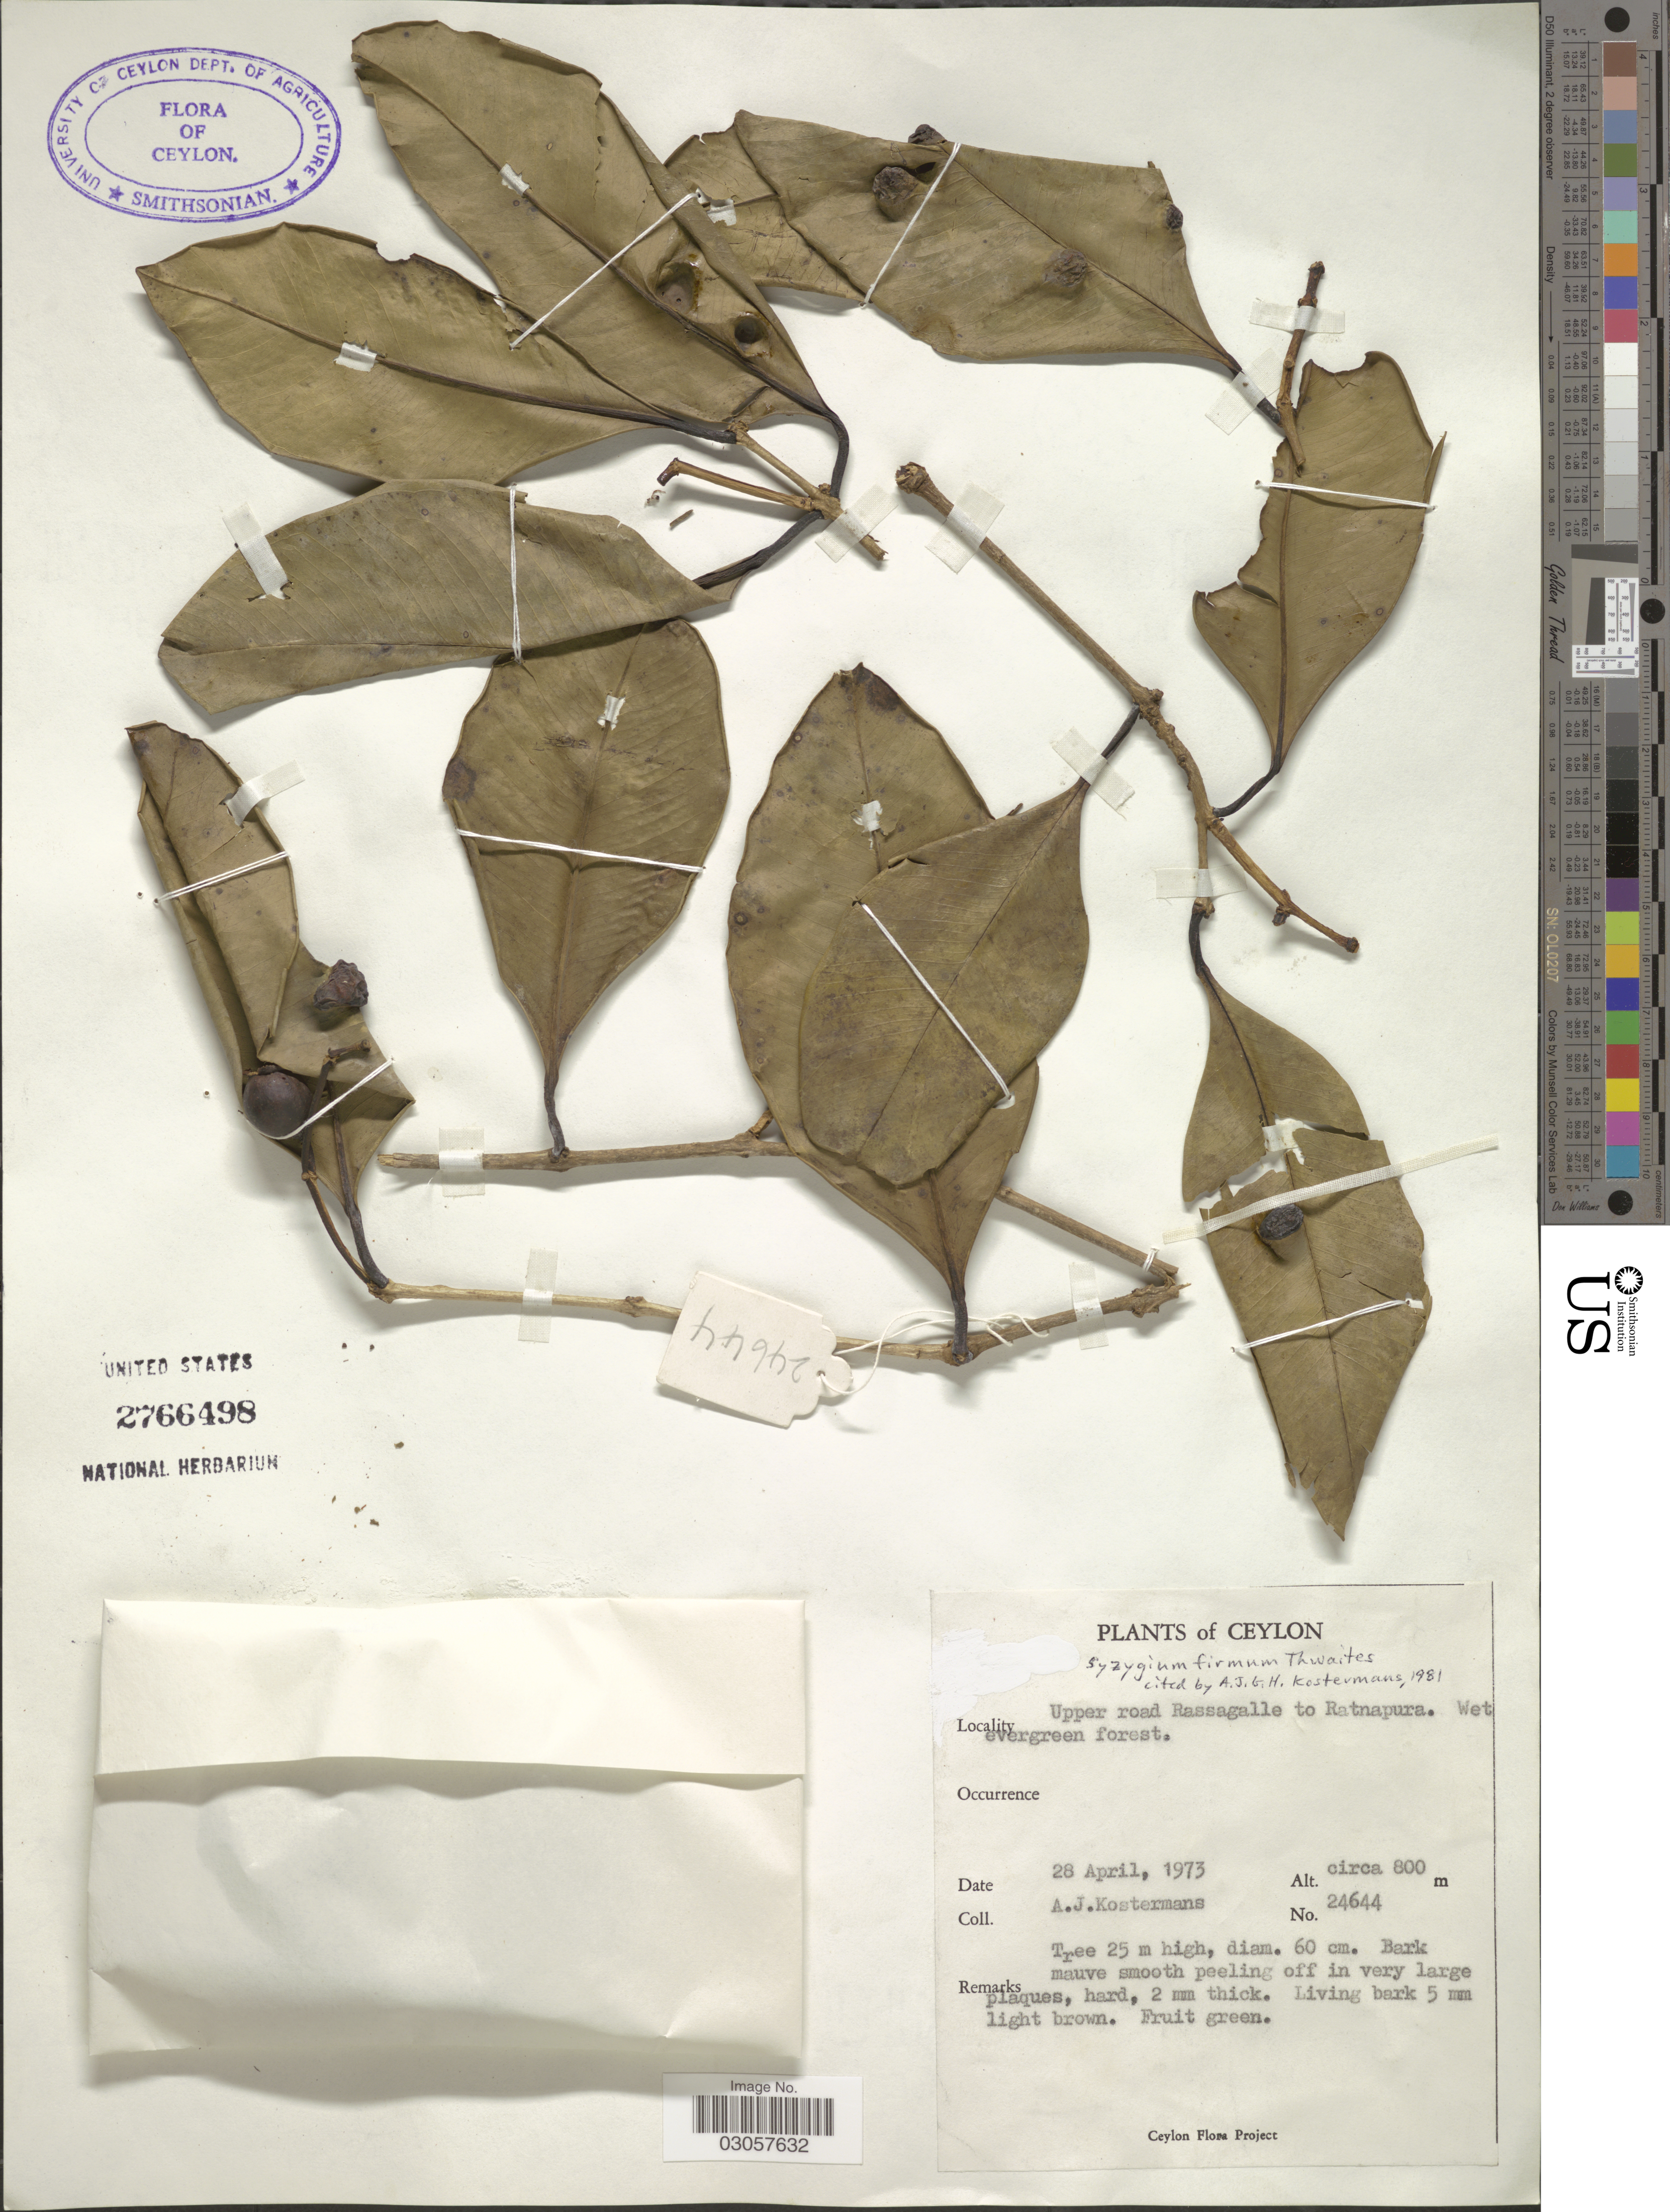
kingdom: Plantae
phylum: Tracheophyta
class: Magnoliopsida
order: Myrtales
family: Myrtaceae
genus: Syzygium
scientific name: Syzygium firmum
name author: (Blume) Thwaites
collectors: A. J. G. Kostermans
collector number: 24644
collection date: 1973-04-28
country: Sri Lanka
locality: Ceylon. Upper road Rassagalle to Ratnapura.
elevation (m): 800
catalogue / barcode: US 2766498